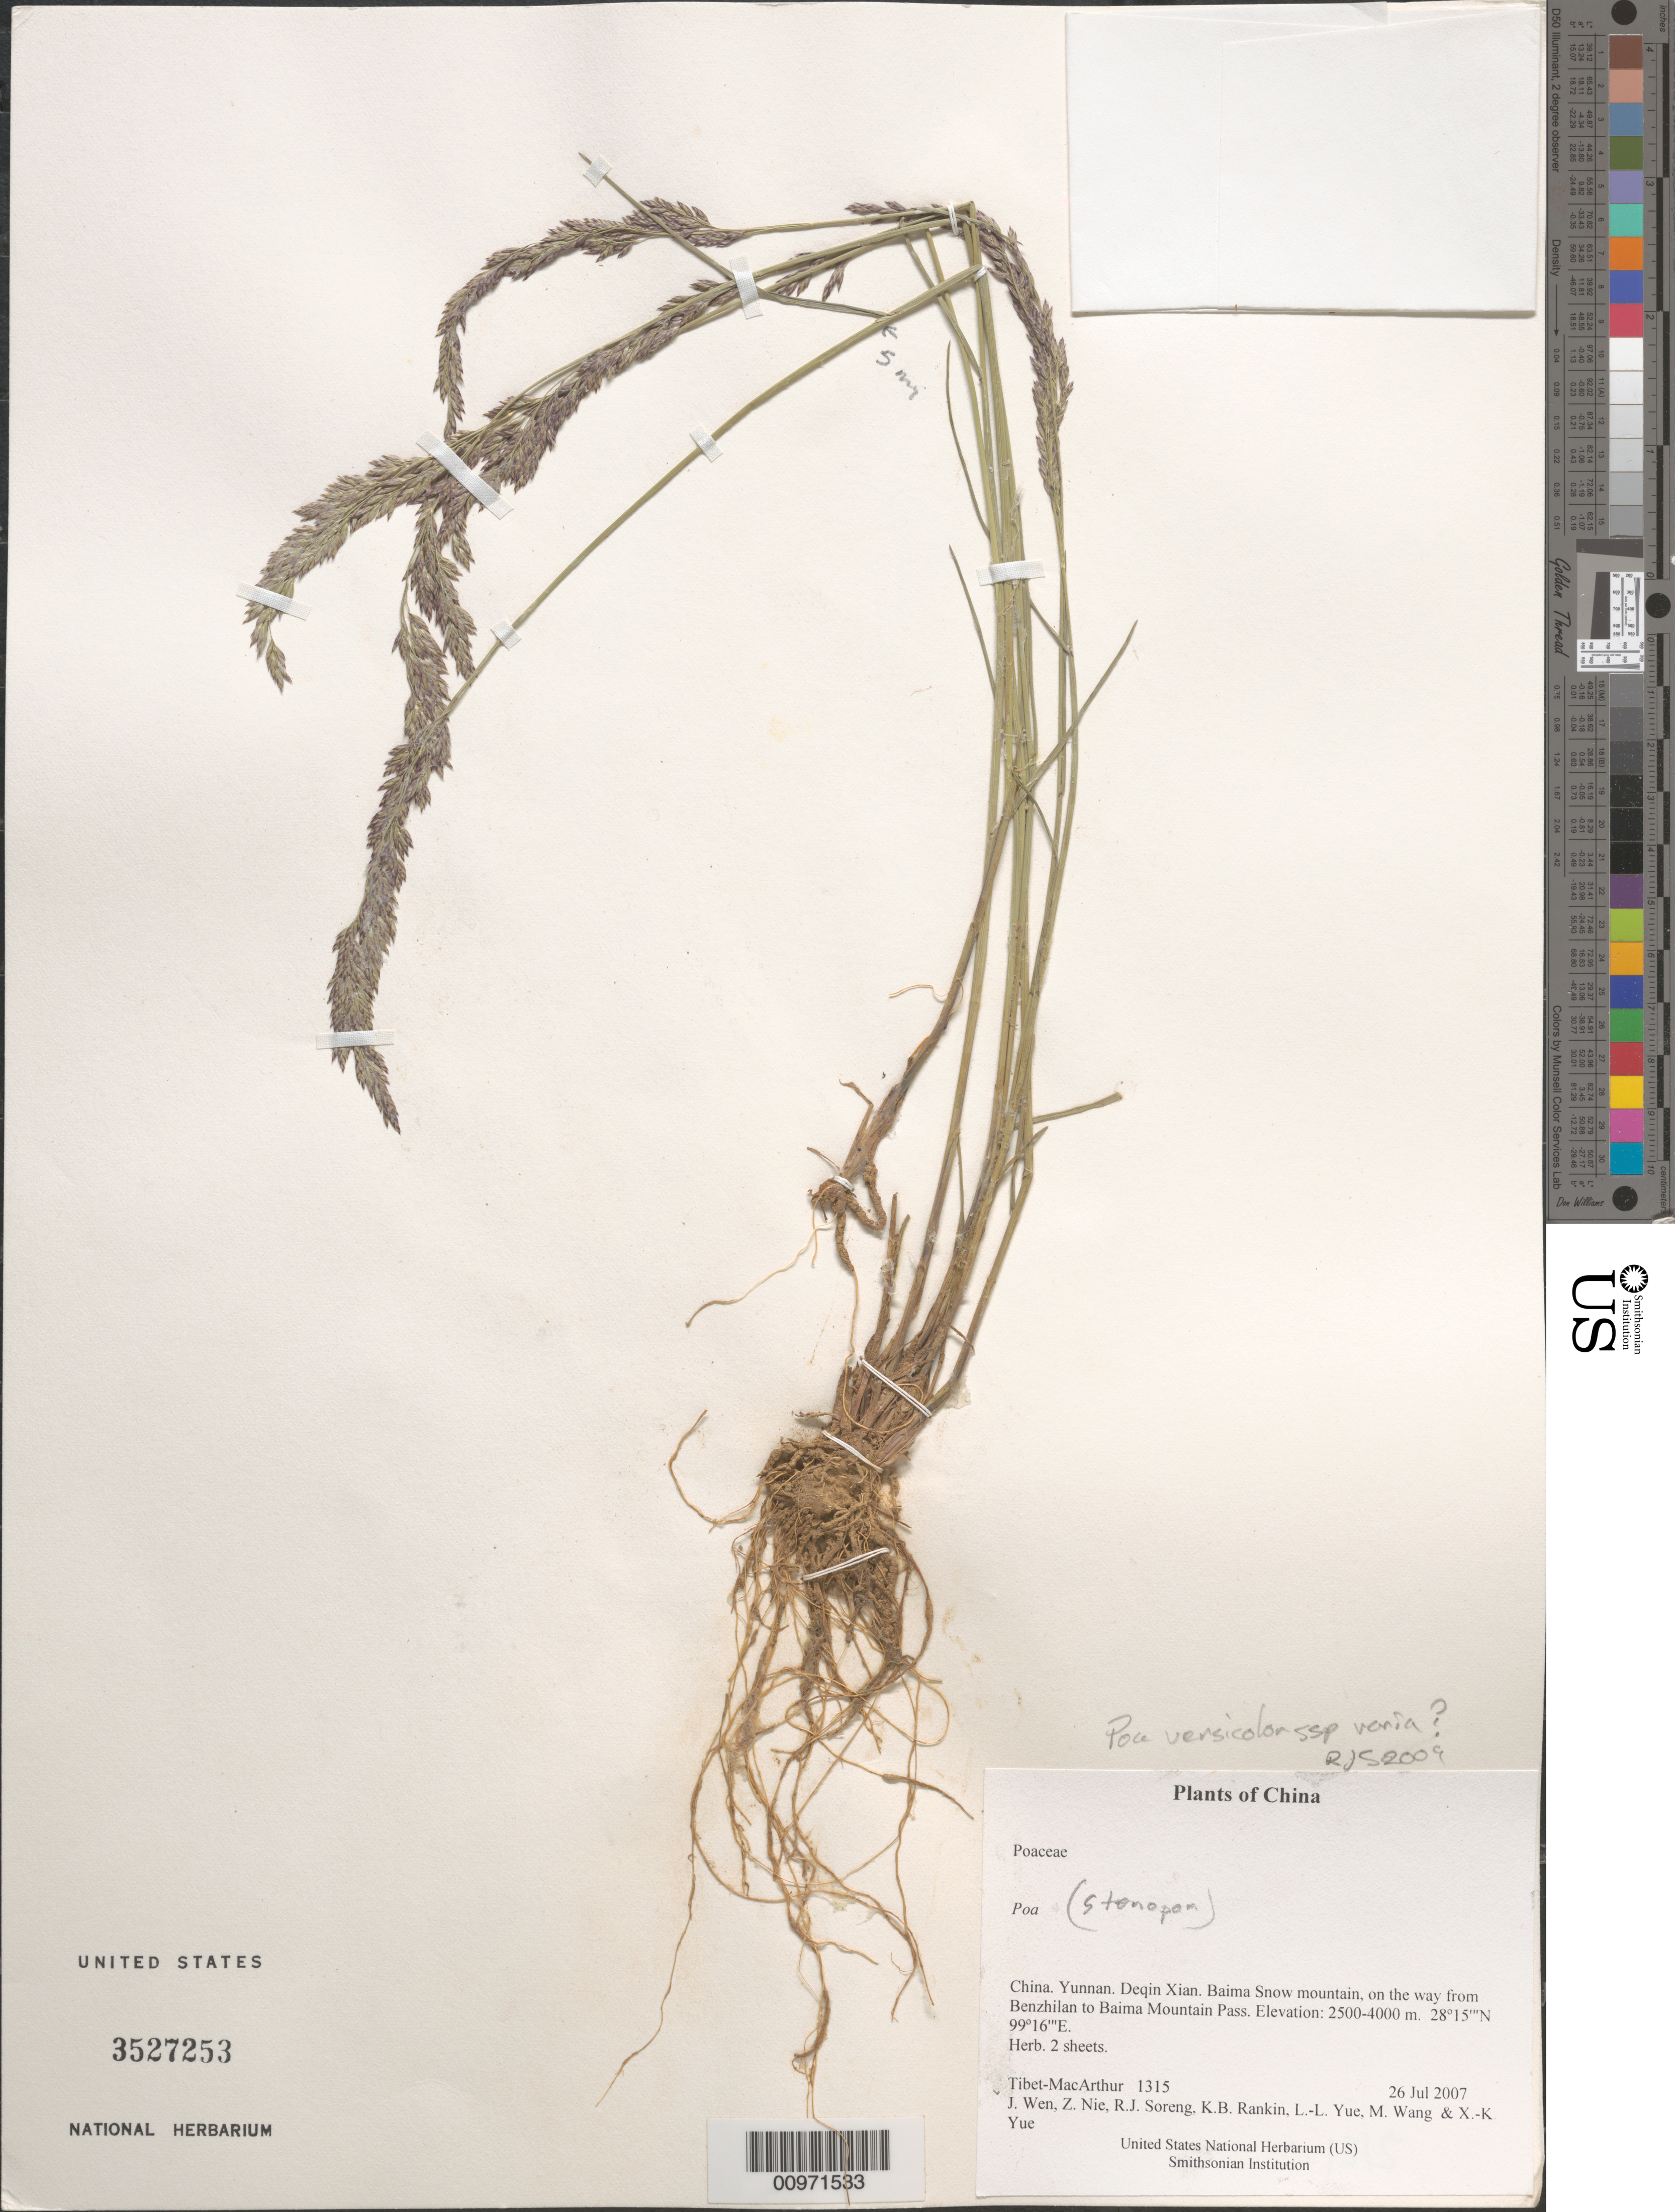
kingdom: Plantae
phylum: Tracheophyta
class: Liliopsida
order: Poales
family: Poaceae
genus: Poa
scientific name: Poa versicolor subsp. varia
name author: (Keng ex L. Liu) Olonova & G.H. Zhu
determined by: Soreng, Robert J., Research Associate (BOT), Smithsonian Institution - National Museum of Natural History (UNITED STATES)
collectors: Tibet-MacArthur, J. Wen, Z. Nie, R. J. Soreng, K. Rankin, L. Yue, M. Wang & X. Yue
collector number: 1315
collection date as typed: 26 Jul 2007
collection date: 2007-07-26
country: China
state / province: Yunnan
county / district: Deqin Xian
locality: Baima Snow mountain, on the way from Benzhilan to Baima Mountain Pass.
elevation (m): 2500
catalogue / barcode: US 3527253